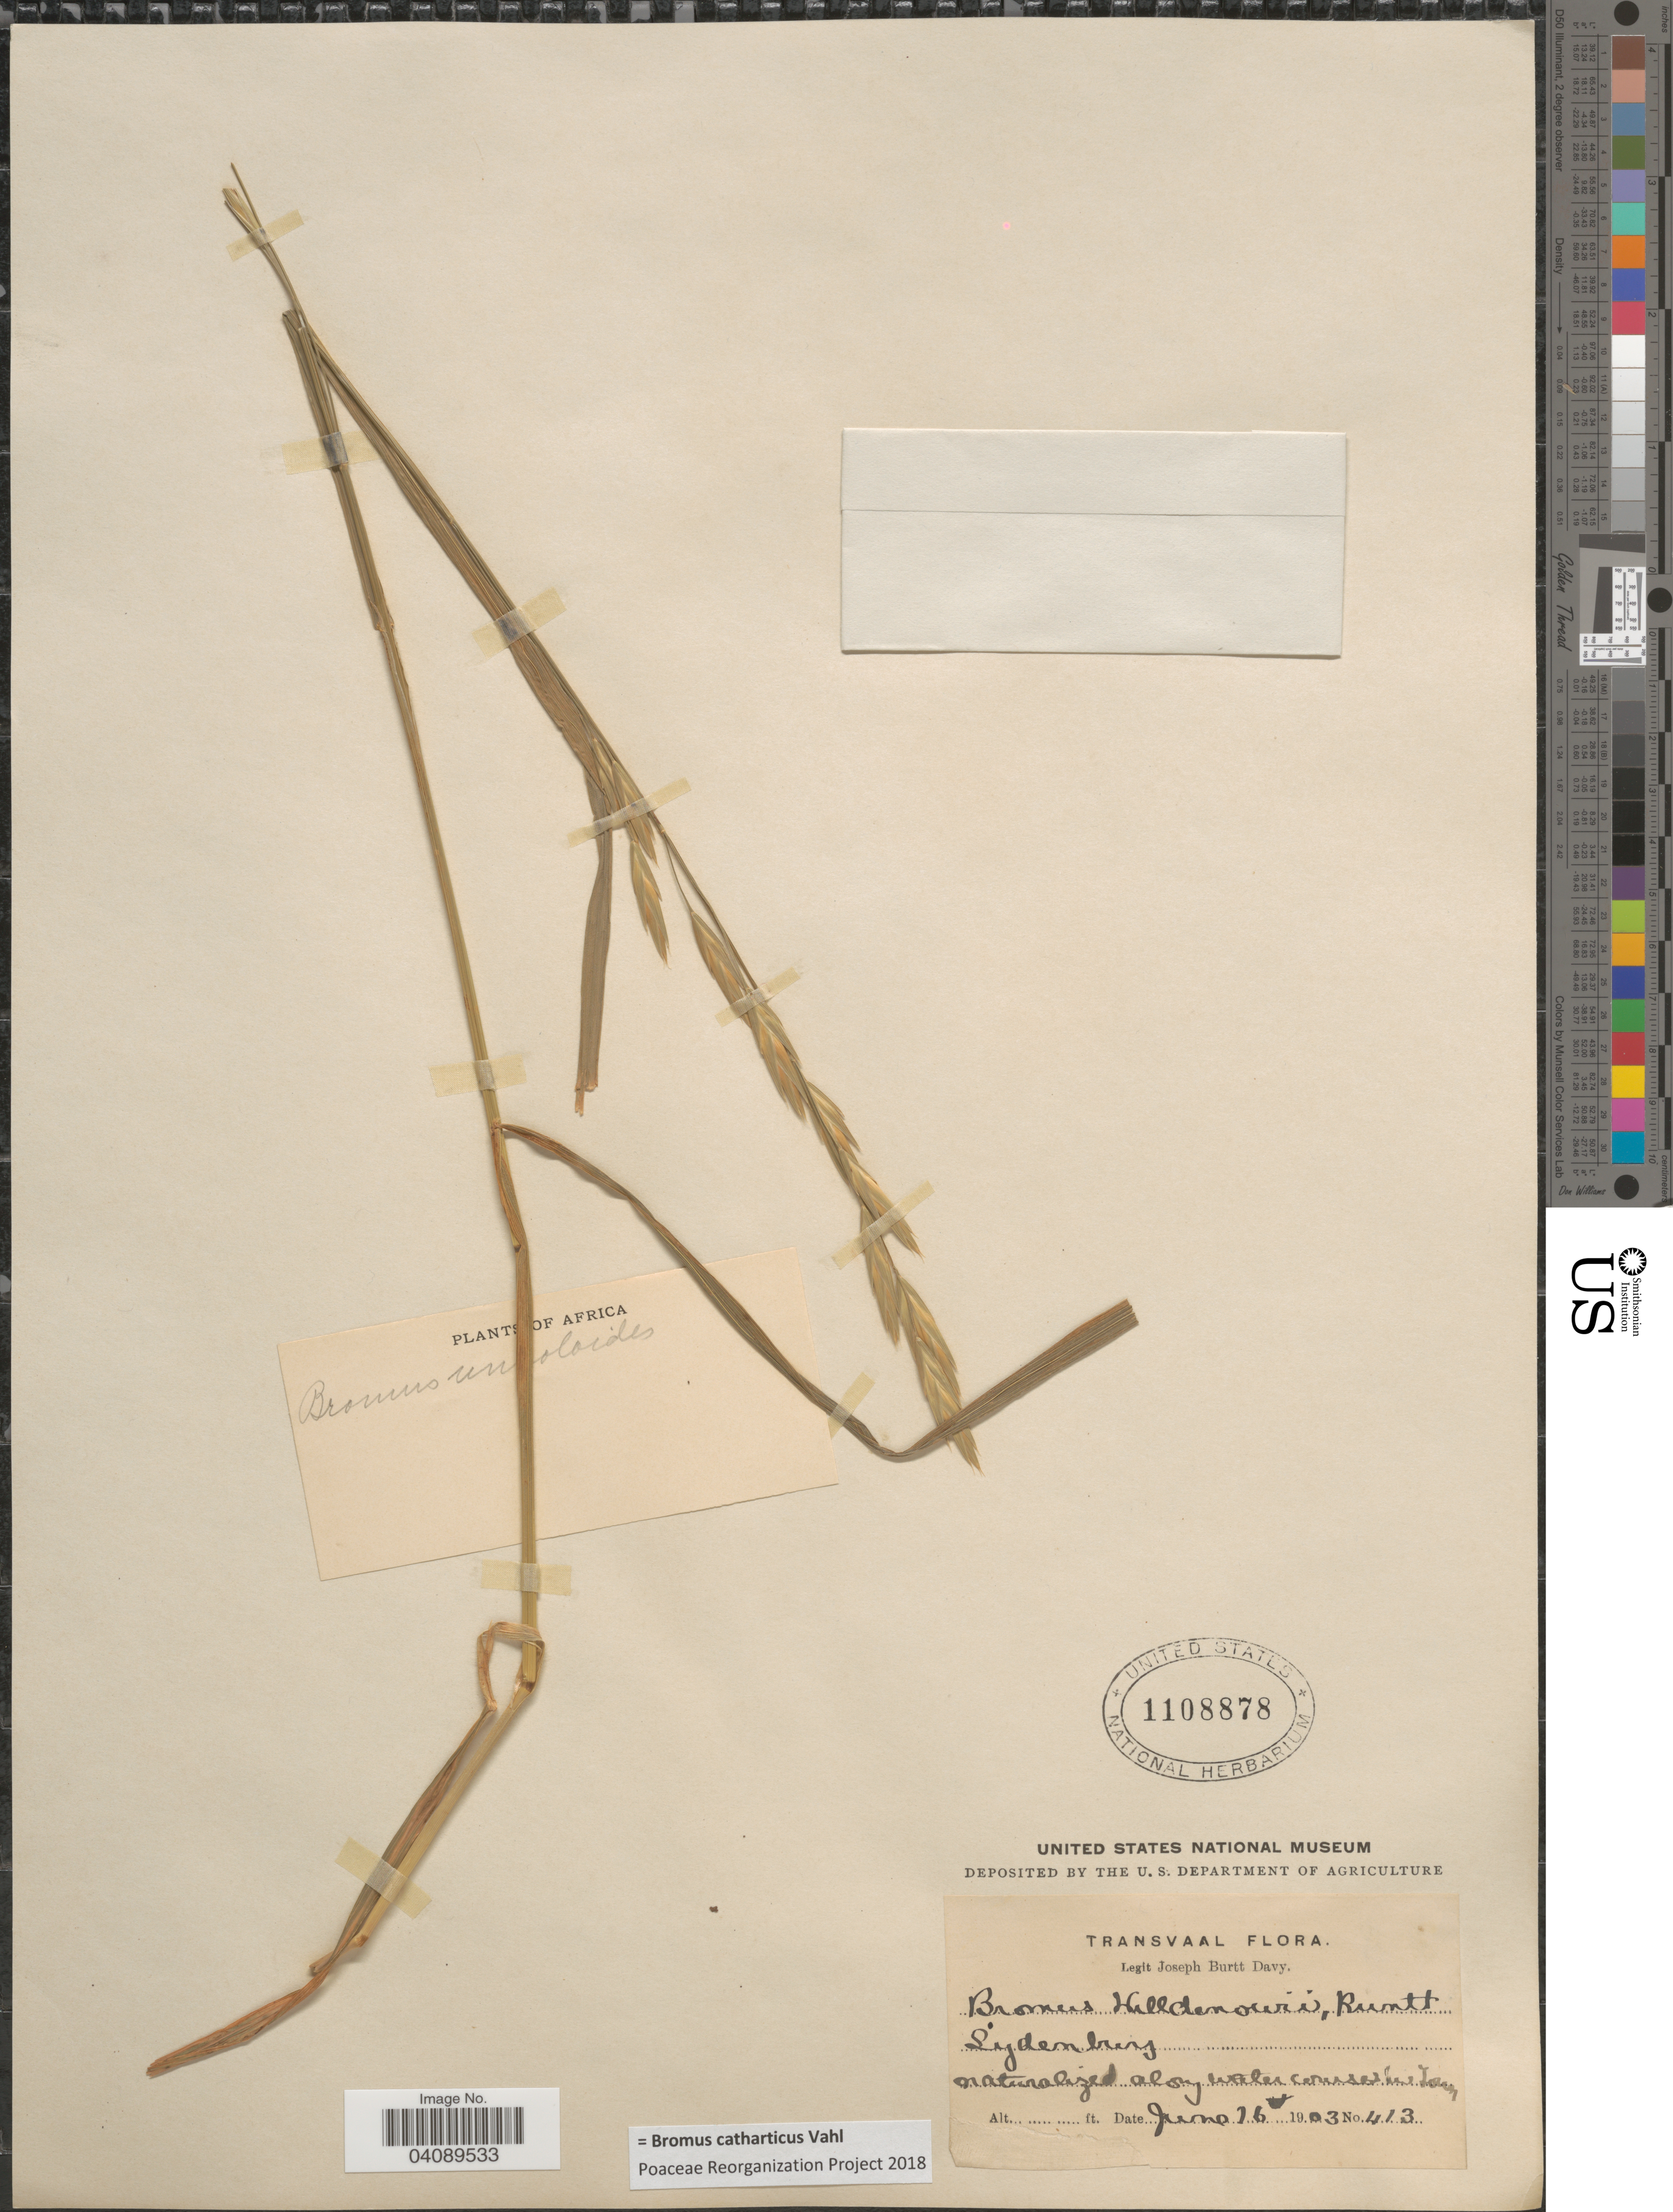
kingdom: Plantae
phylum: Tracheophyta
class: Liliopsida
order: Poales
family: Poaceae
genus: Bromus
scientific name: Bromus catharticus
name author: Vahl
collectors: J. Burtt Davy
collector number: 413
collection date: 1903-06-16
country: South Africa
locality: Transvaal. Lydenburg.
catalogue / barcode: US 1108878